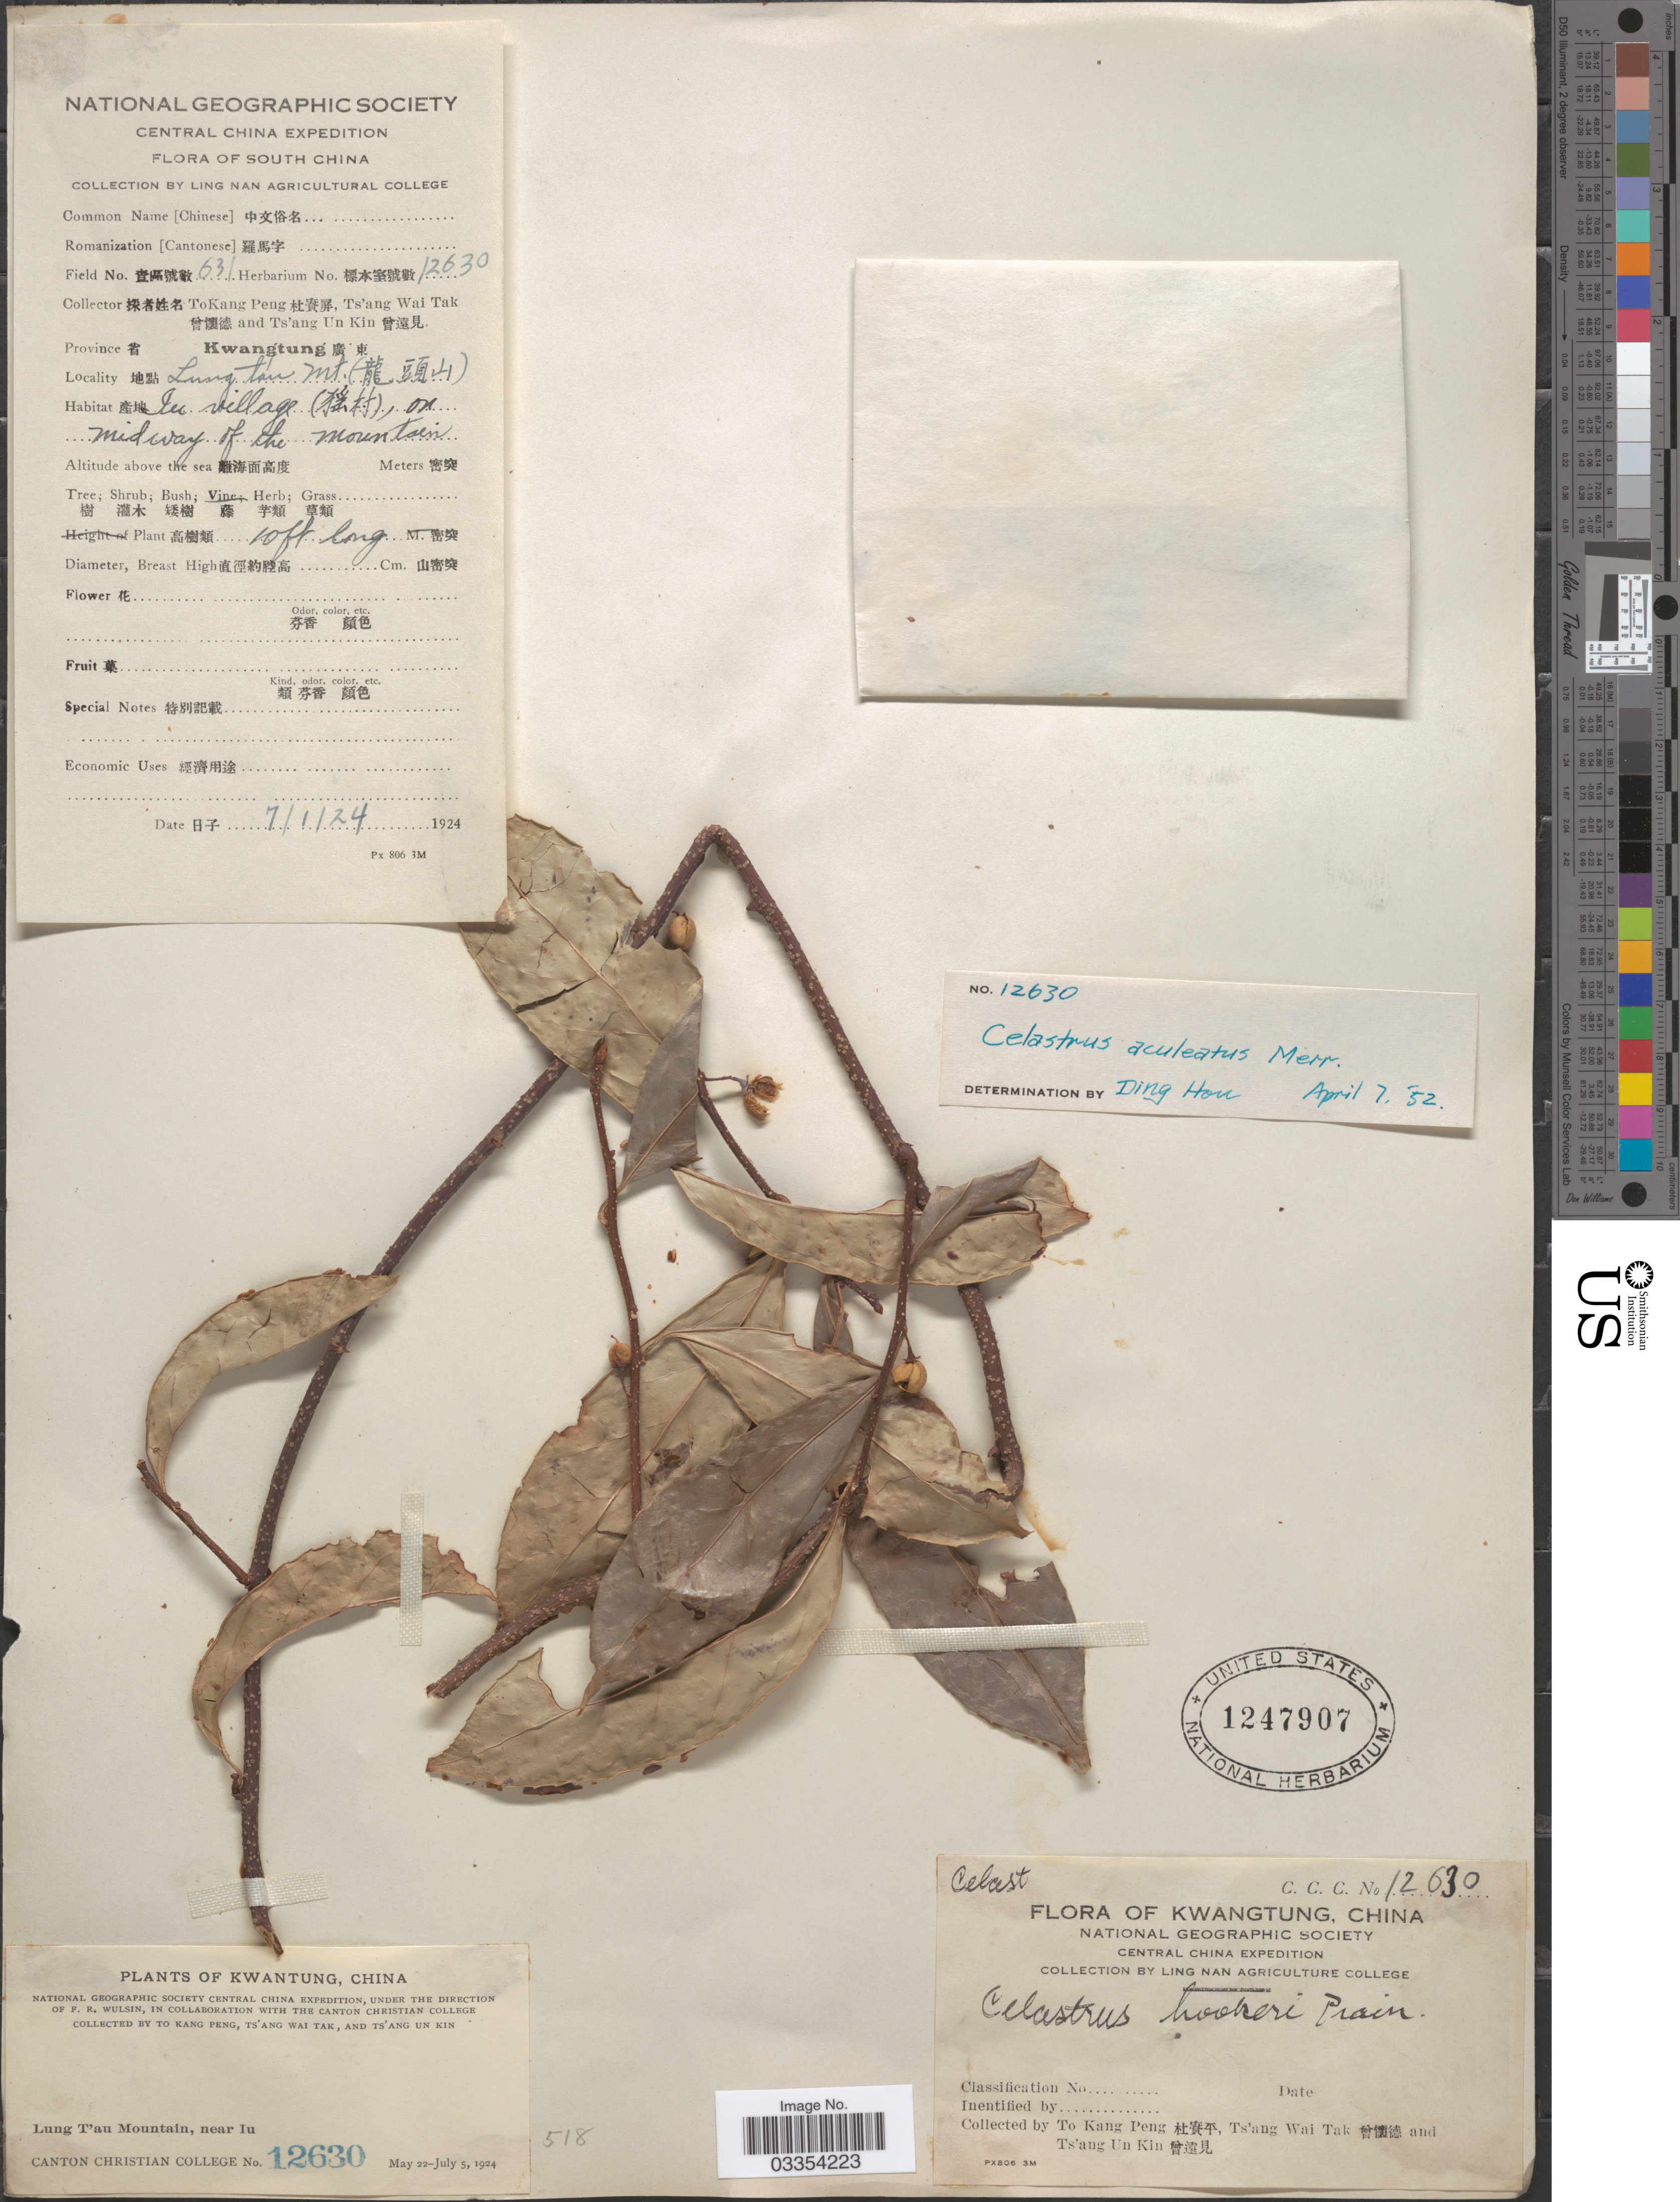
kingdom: Plantae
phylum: Tracheophyta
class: Magnoliopsida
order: Celastrales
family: Celastraceae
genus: Celastrus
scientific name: Celastrus aculeatus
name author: Merr.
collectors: Kang Peng To, W. T. Tsang & Ts' Ang Un Kin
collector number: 12630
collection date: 1924-07-01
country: China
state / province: Guangdong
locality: Kwantung . Lung T'au Mountain ([Foreign script]), near Iu. Iu village ([Foreign script]), on midway of the mountain.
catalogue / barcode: US 1247907